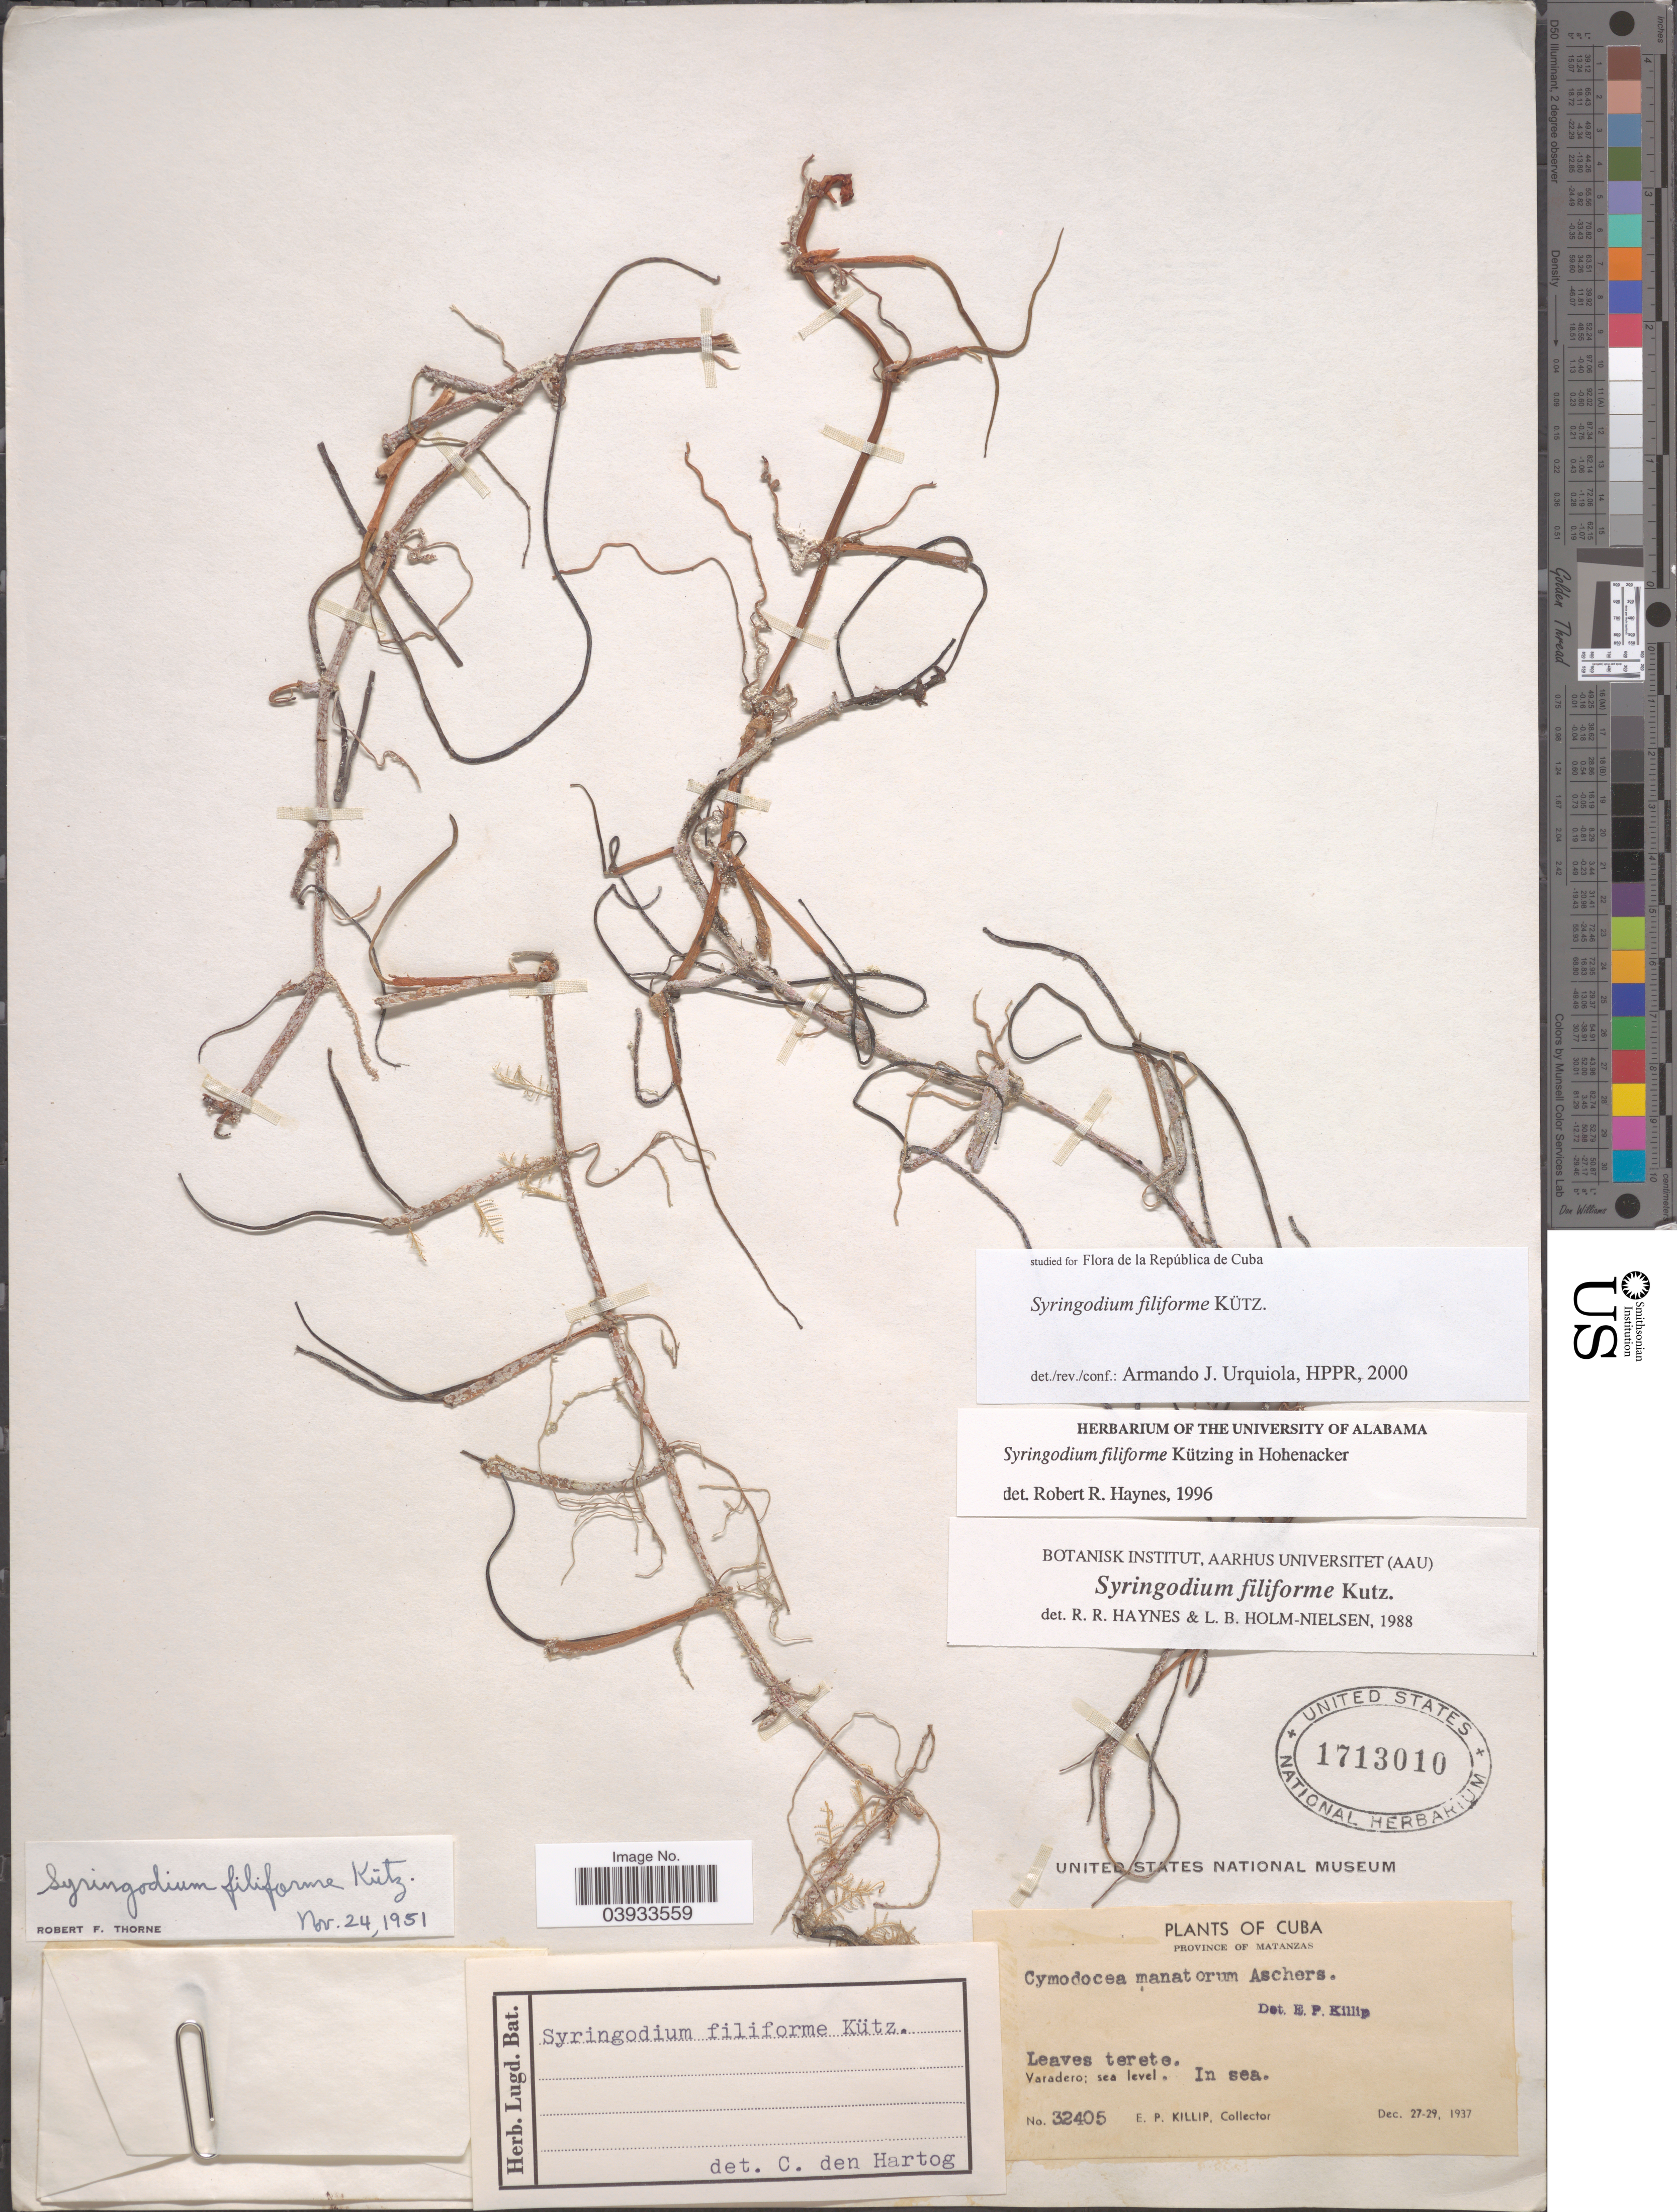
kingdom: Plantae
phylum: Tracheophyta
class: Liliopsida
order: Alismatales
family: Cymodoceaceae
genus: Syringodium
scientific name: Syringodium filiforme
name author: Kütz.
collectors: E. P. Killip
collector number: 32405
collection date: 1937-12-27/1937-12-29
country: Cuba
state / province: Matanzas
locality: Varadero.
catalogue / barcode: US 1713010